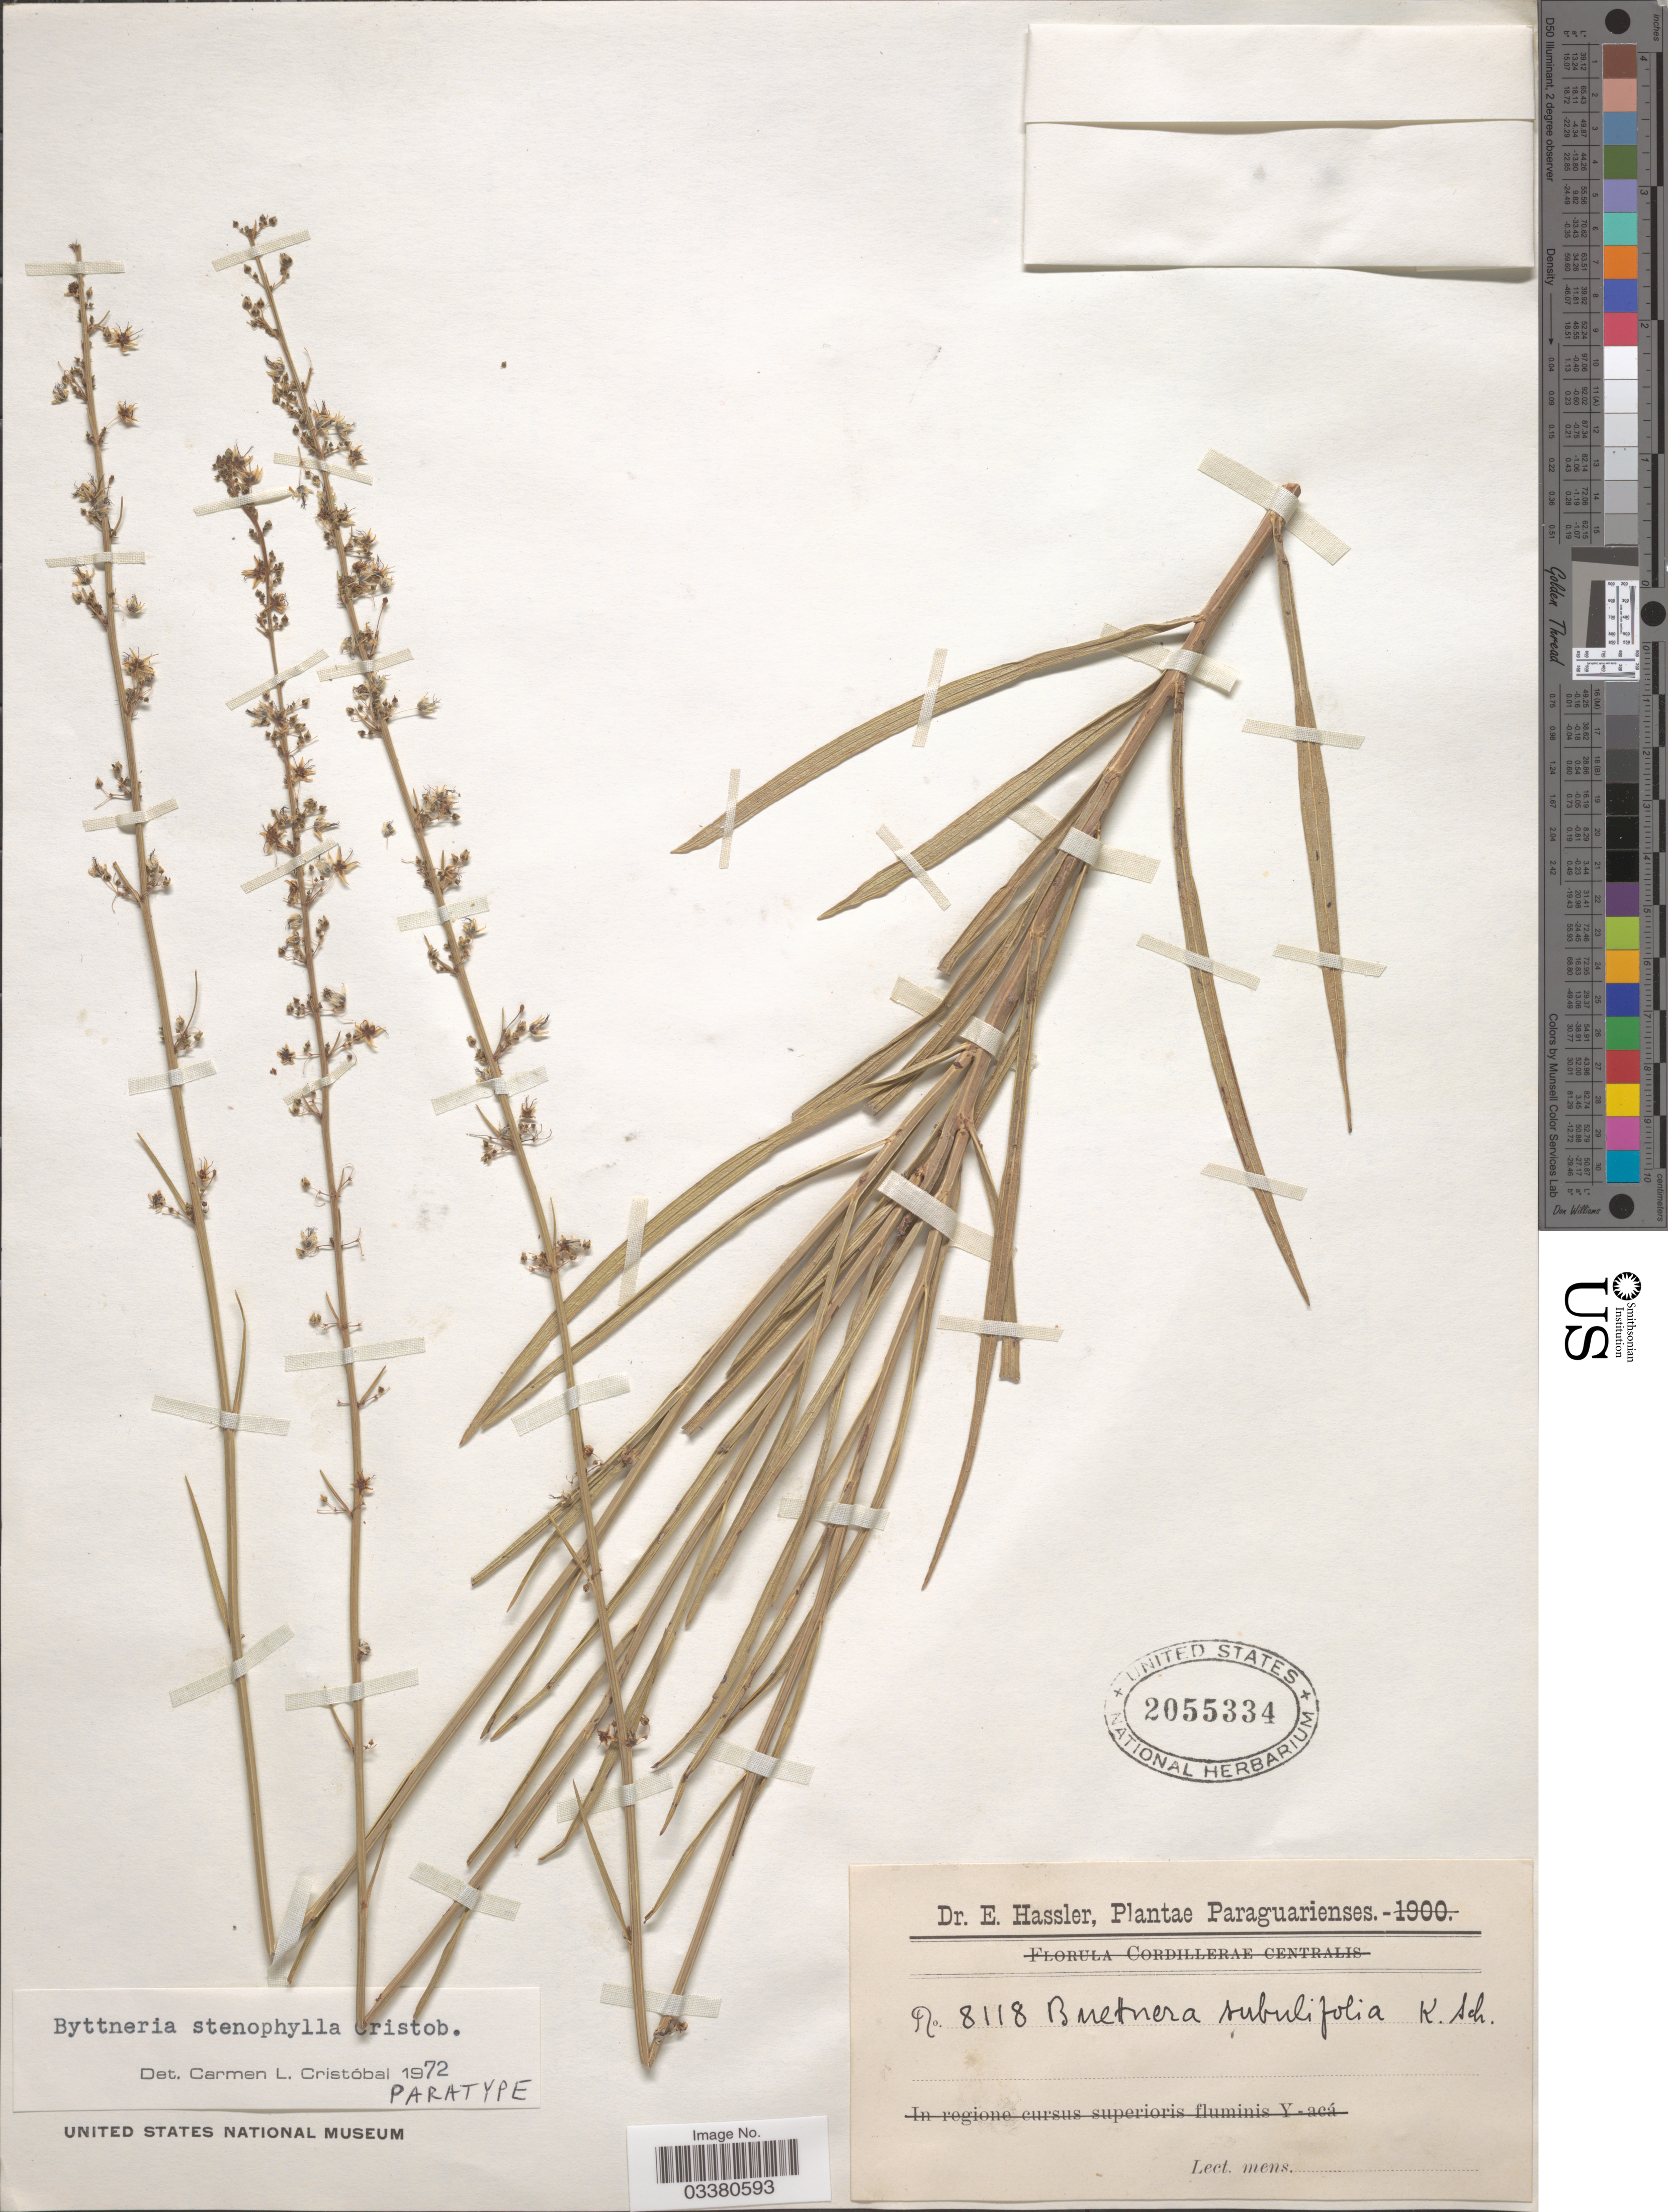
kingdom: Plantae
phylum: Tracheophyta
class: Magnoliopsida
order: Malvales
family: Malvaceae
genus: Byttneria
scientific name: Byttneria stenophylla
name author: Cristóbal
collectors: E. Hassler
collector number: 8118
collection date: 1900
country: Paraguay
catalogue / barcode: US 2055334